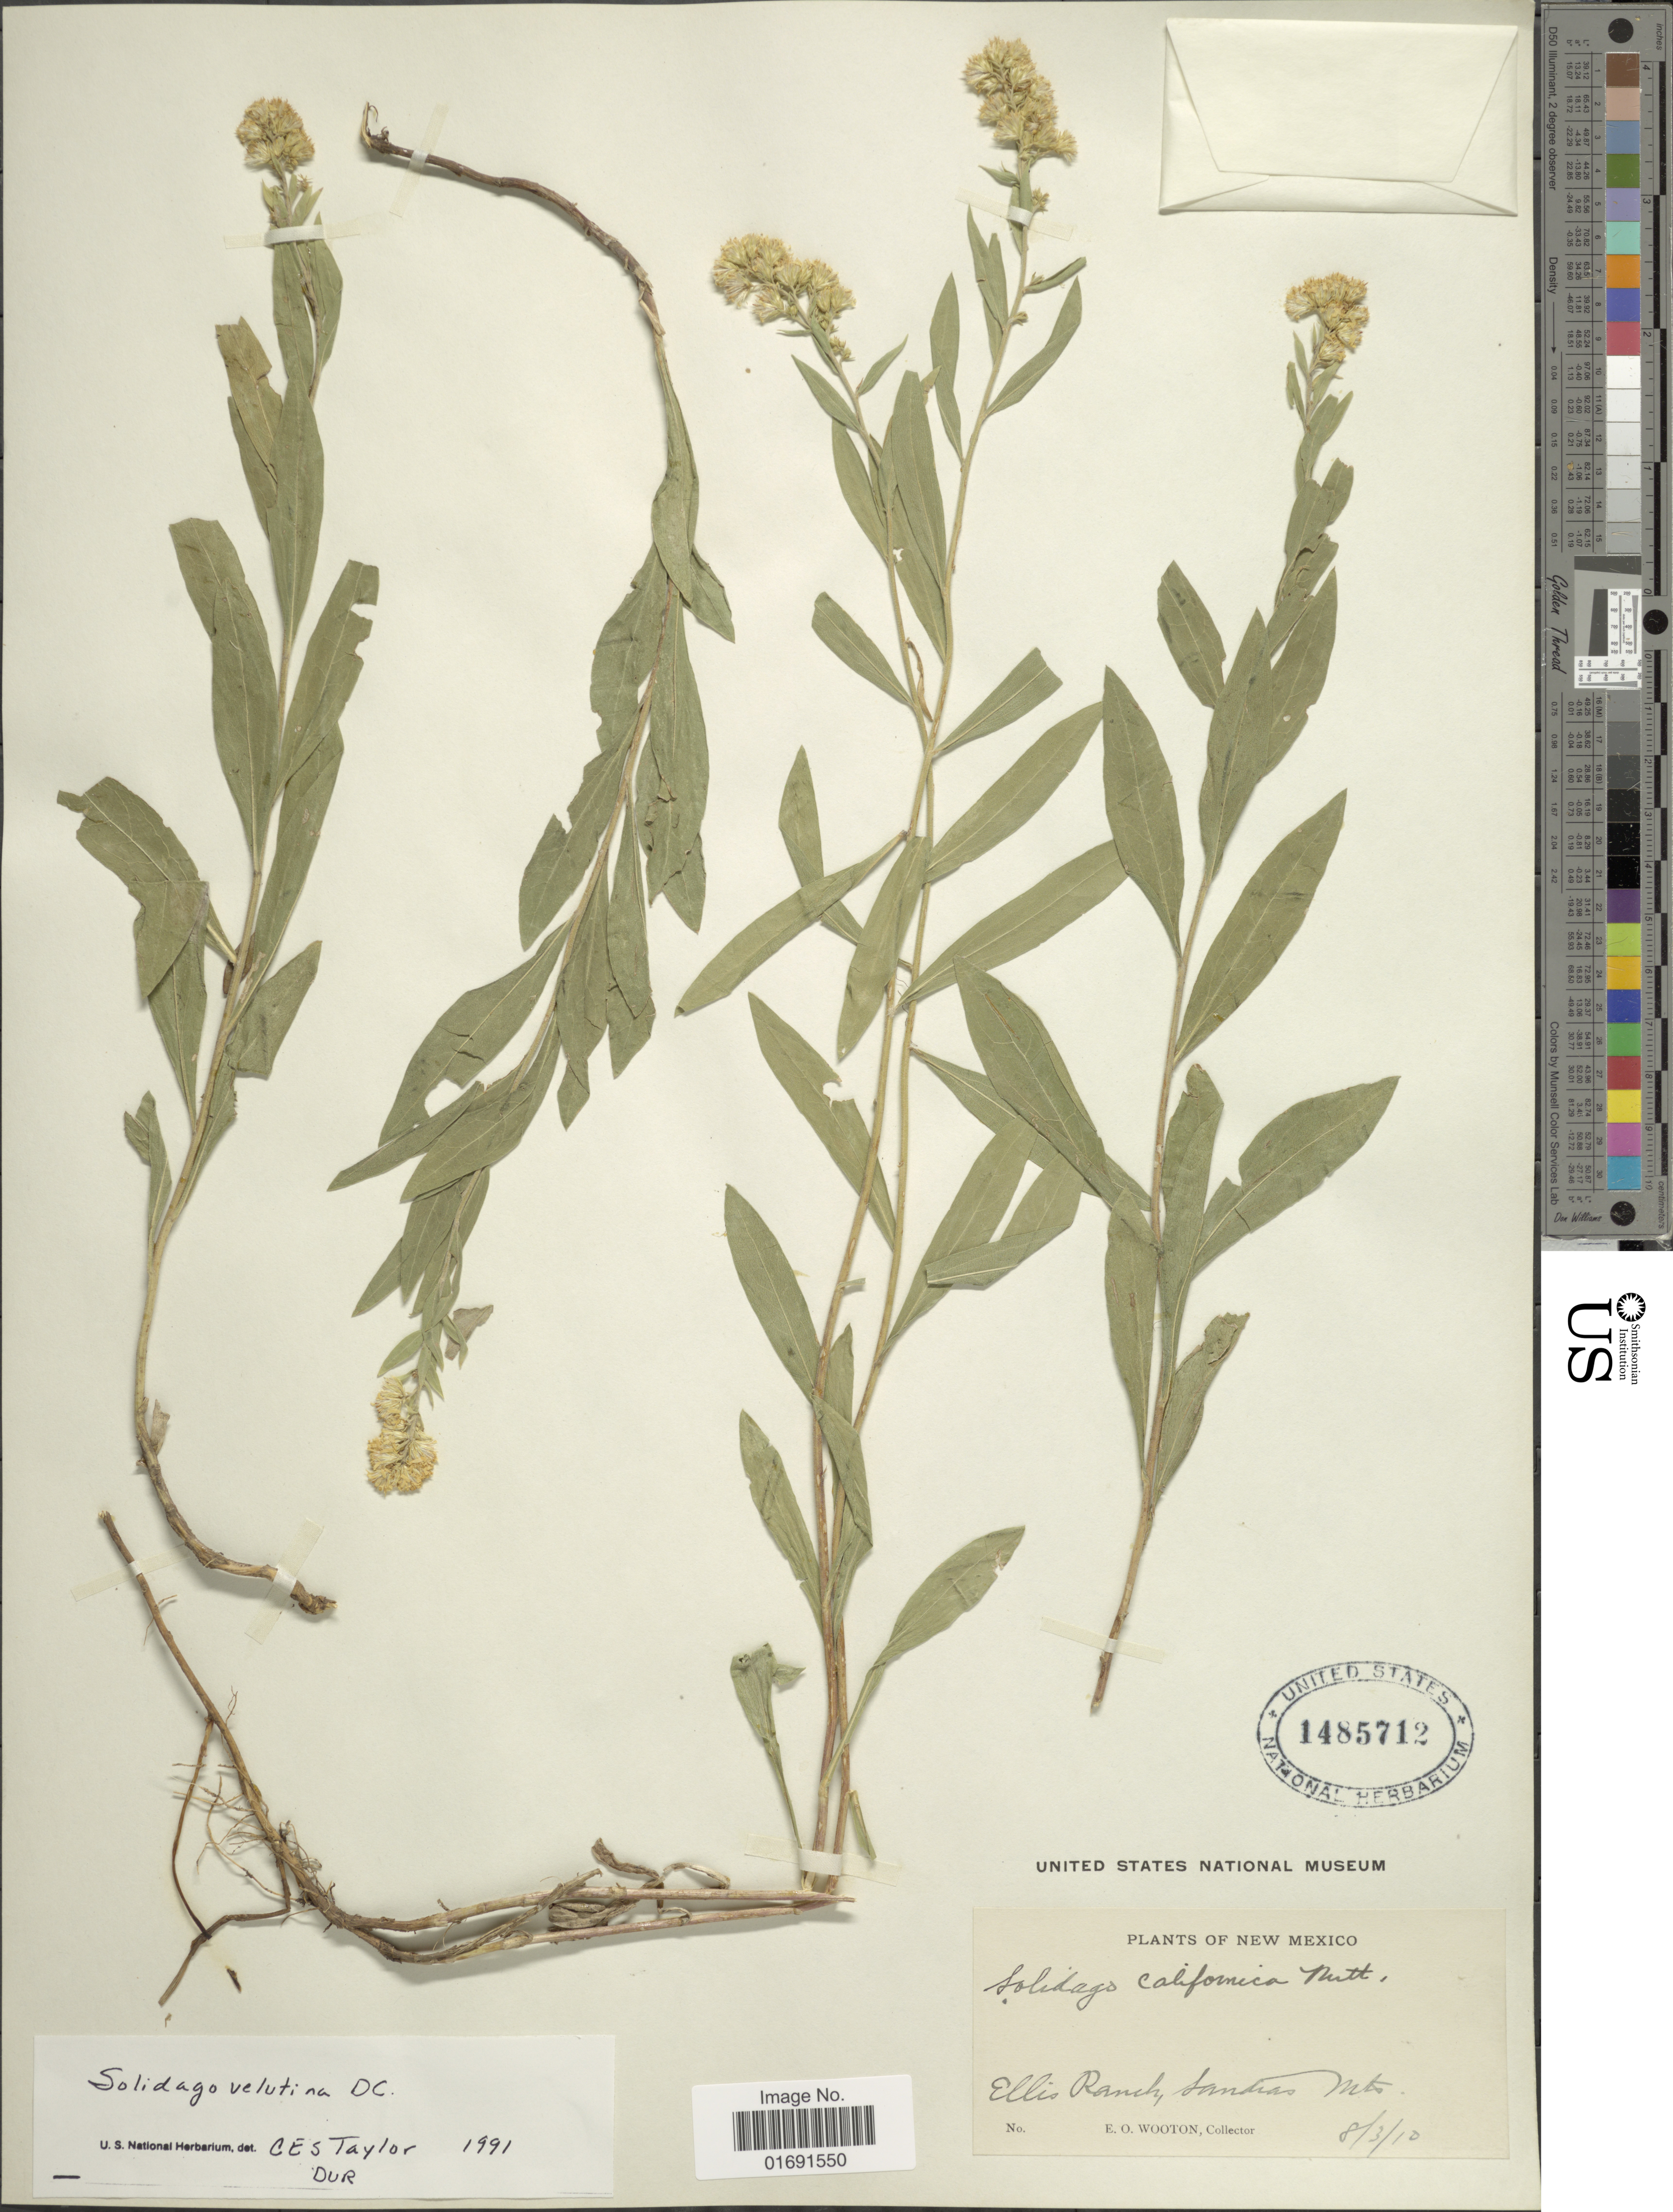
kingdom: Plantae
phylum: Tracheophyta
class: Magnoliopsida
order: Asterales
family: Asteraceae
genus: Solidago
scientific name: Solidago velutina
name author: DC.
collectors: E. O. Wooton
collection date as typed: Transcribed d/m/y: 3/8/10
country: United States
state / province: New Mexico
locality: Ellis Ranch, Sandias Mts.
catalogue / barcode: US 1485712